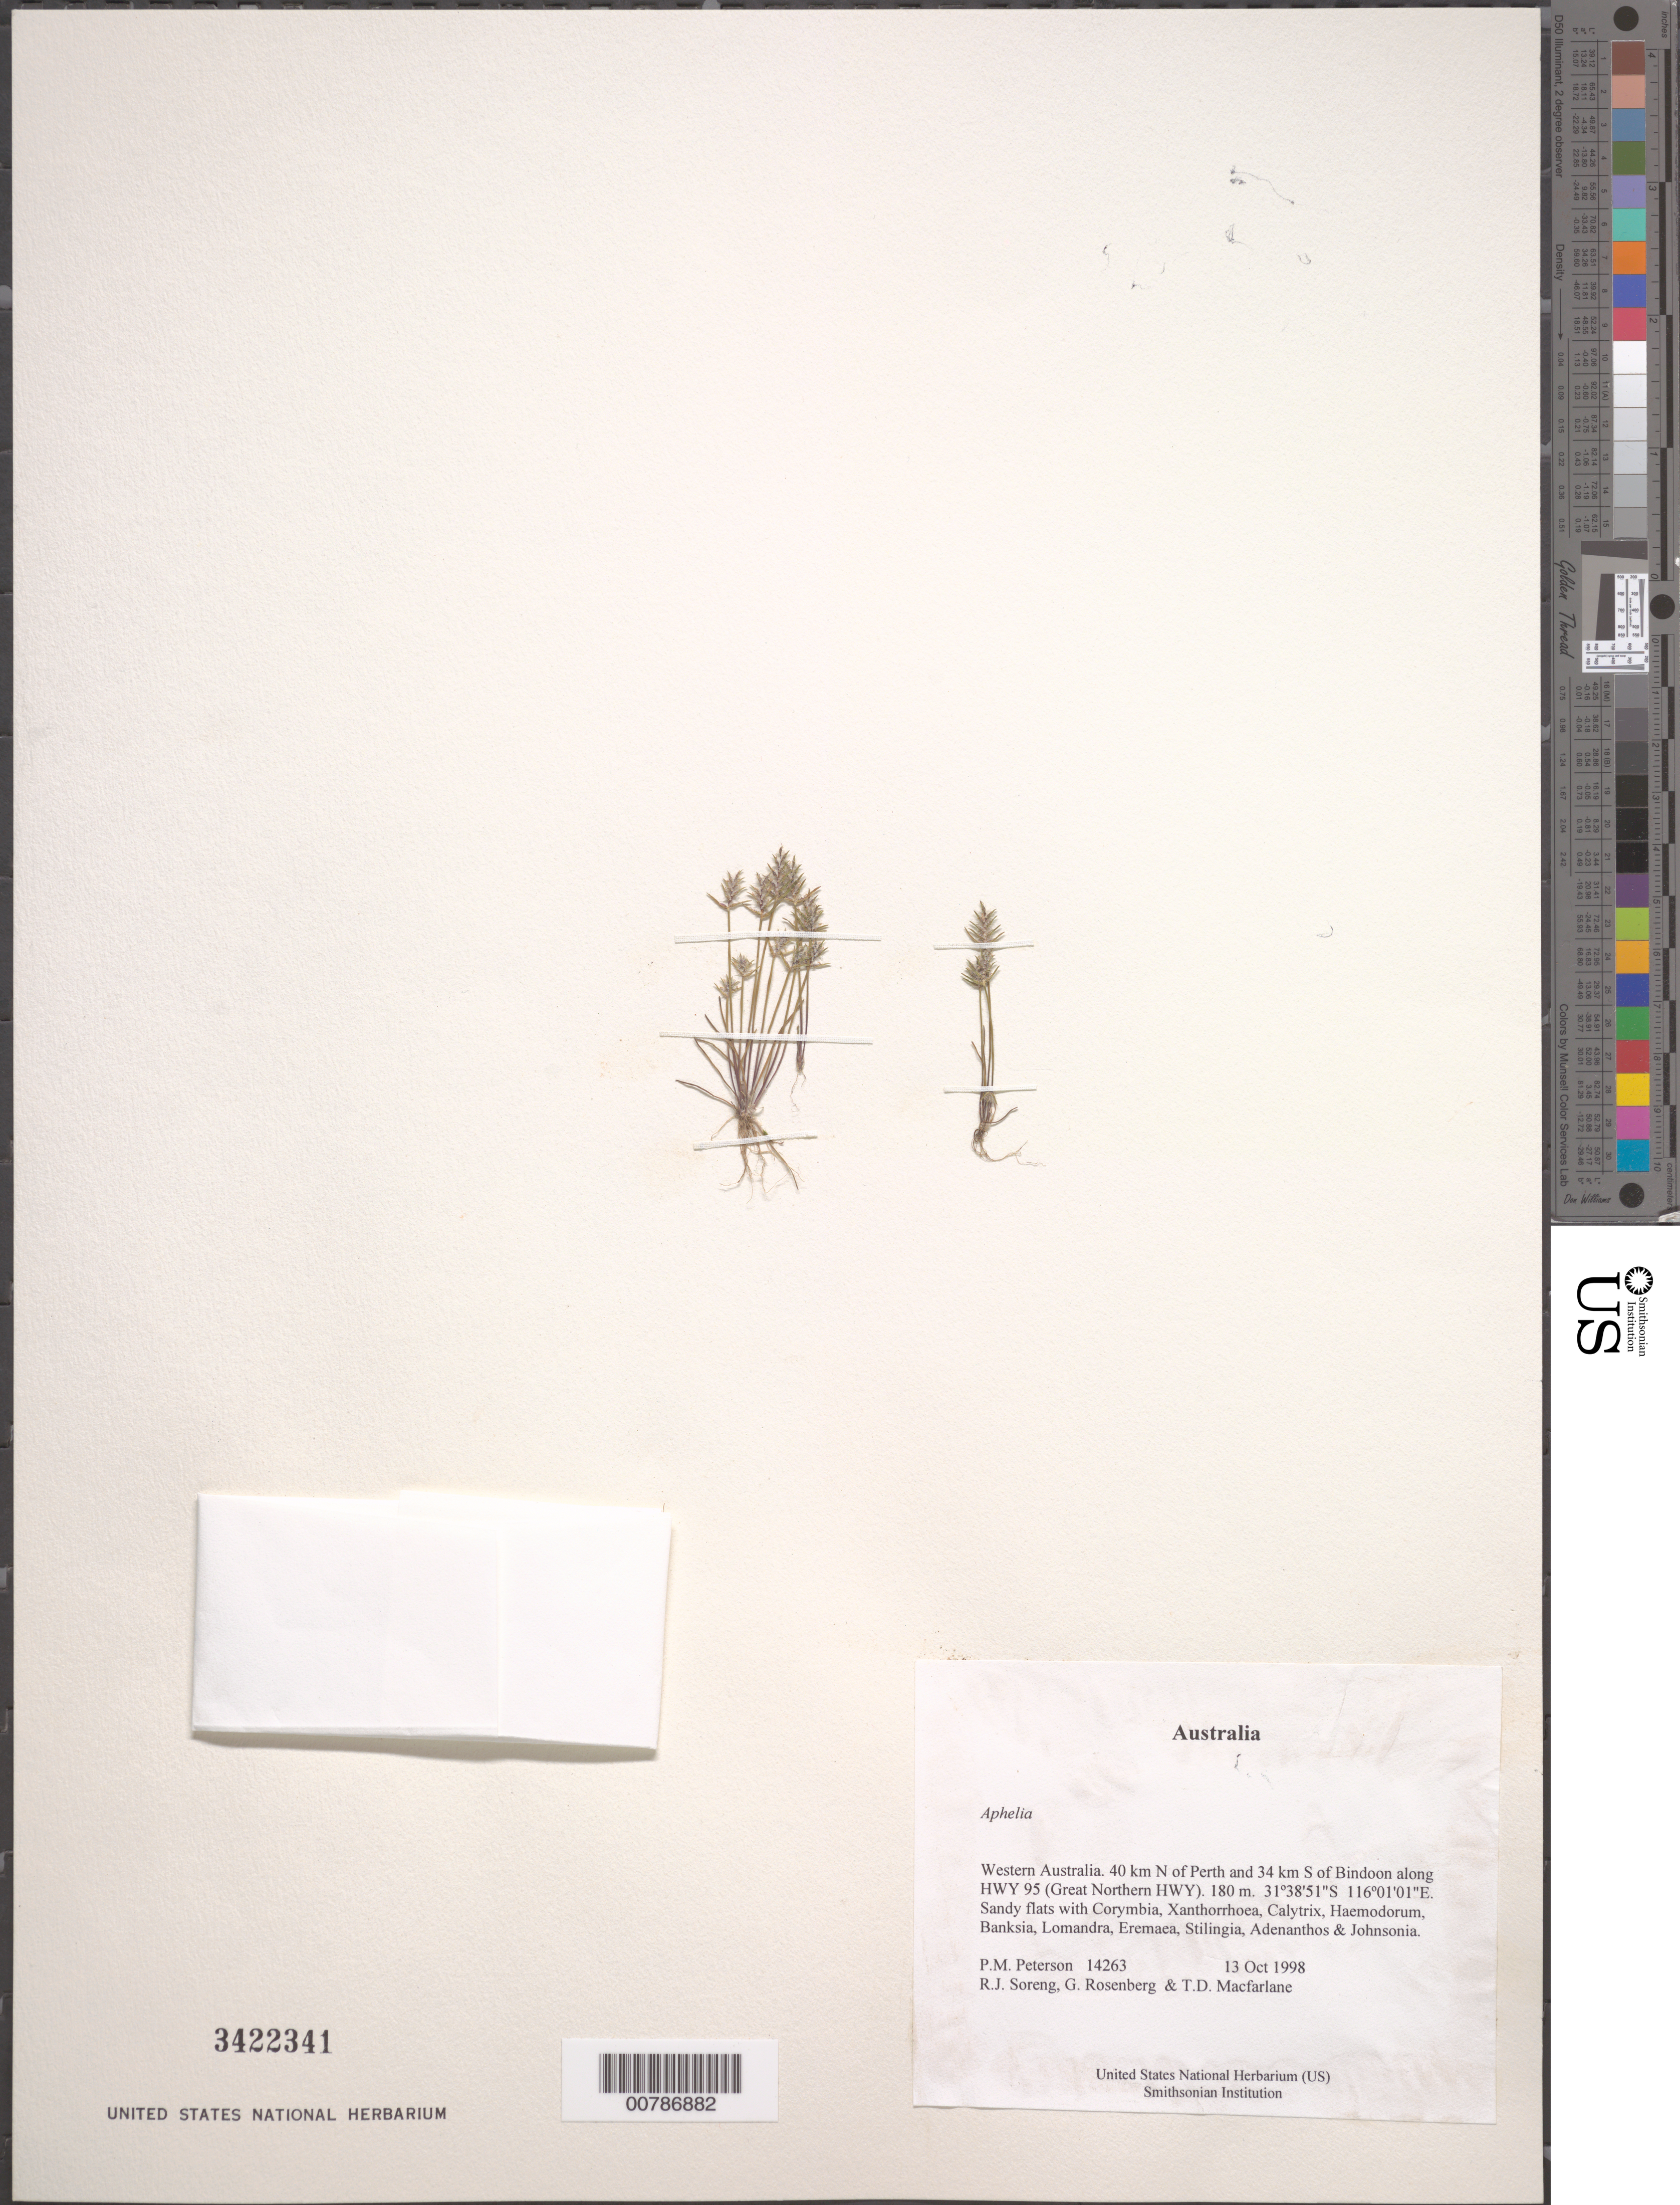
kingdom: Plantae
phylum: Tracheophyta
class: Liliopsida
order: Poales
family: Restionaceae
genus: Aphelia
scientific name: Aphelia sp.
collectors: P. M. Peterson, R. J. Soreng, G. Rosenberg & T. Macfarlane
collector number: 14263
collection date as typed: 13 Oct 1998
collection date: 1998-10-13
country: Australia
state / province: Western Australia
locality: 40 km N of Perth and 34 km S of Bindoon along HWY 95 (Great Northern HWY).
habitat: Sandy flats with Corymbia, Xanthorrhoea, Calytrix, Haemodorum, Banksia, Lomandra, Eremaea, Stilingia, Adenanthos & Johnsonia.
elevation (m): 180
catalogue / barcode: US 3422341